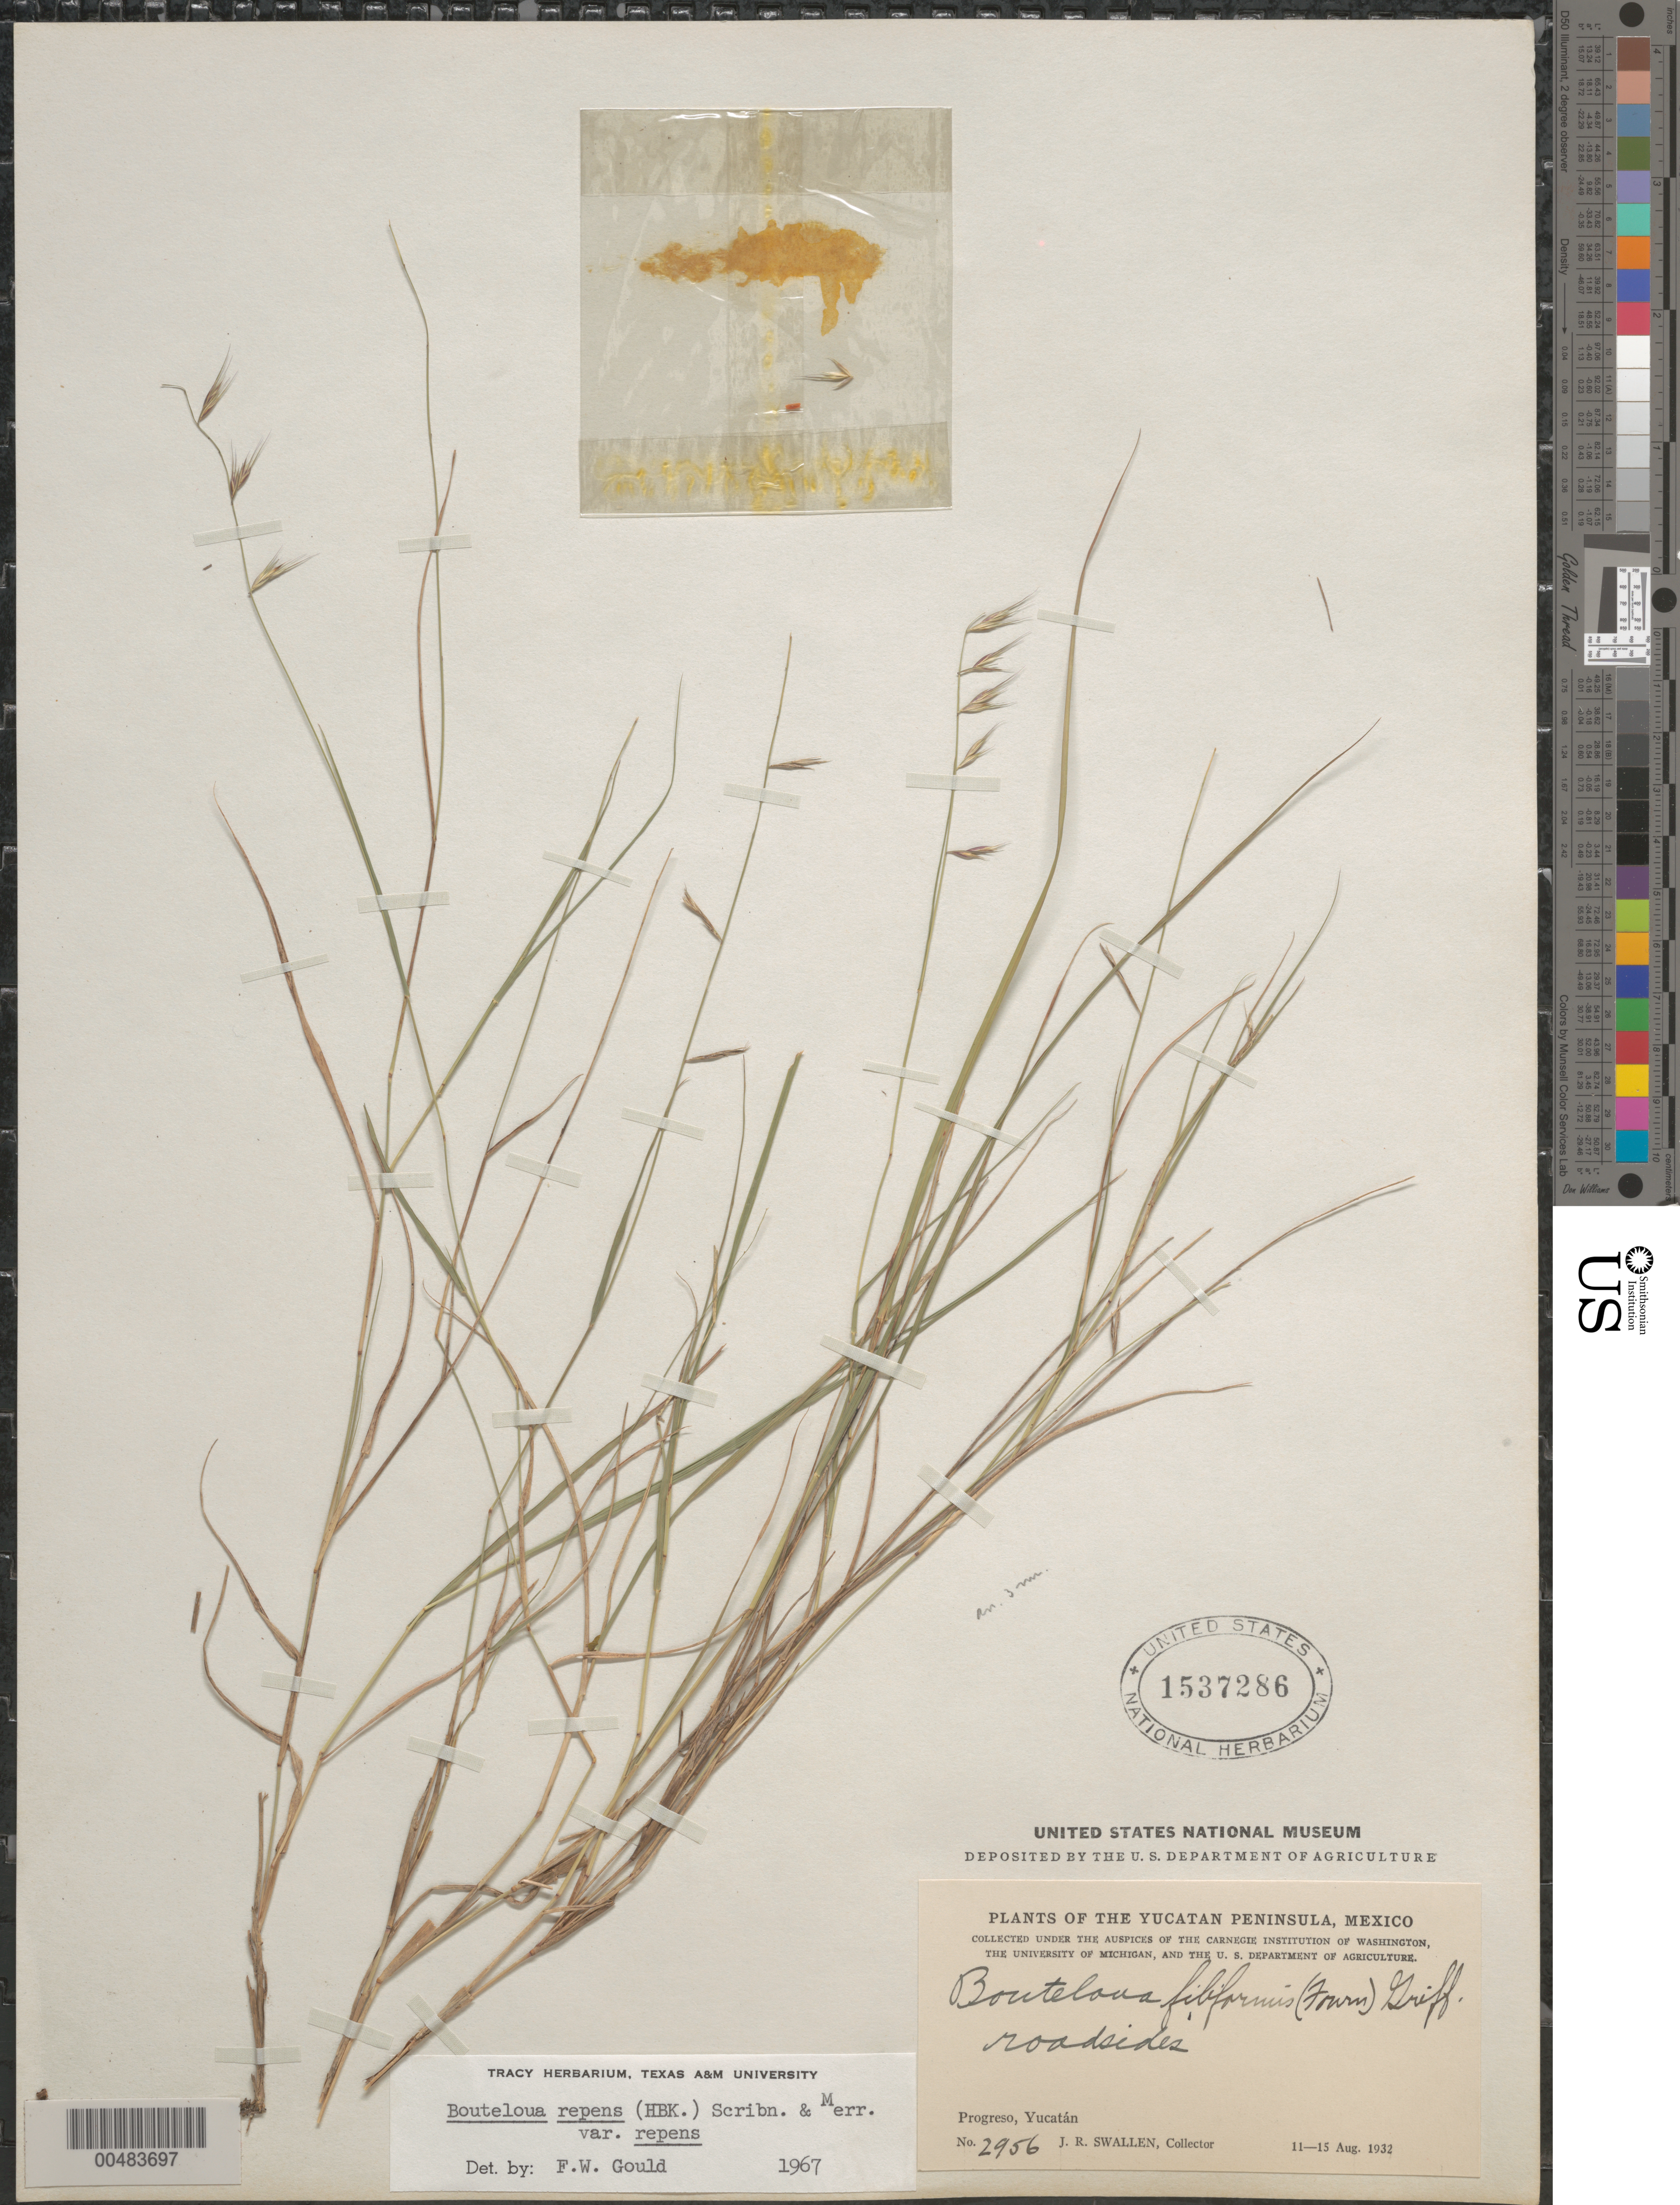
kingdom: Plantae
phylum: Tracheophyta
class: Liliopsida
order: Poales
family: Poaceae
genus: Bouteloua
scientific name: Bouteloua repens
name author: (Kunth) Scribn. & Merr.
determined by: Gould, F. W.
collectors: J. R. Swallen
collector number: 2956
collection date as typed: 11 Aug 1932 to 15 Aug 1932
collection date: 1932-08-11/1932-08-15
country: Mexico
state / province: Yucatan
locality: Progreso, Yucatan Peninsula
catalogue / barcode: US 1537286